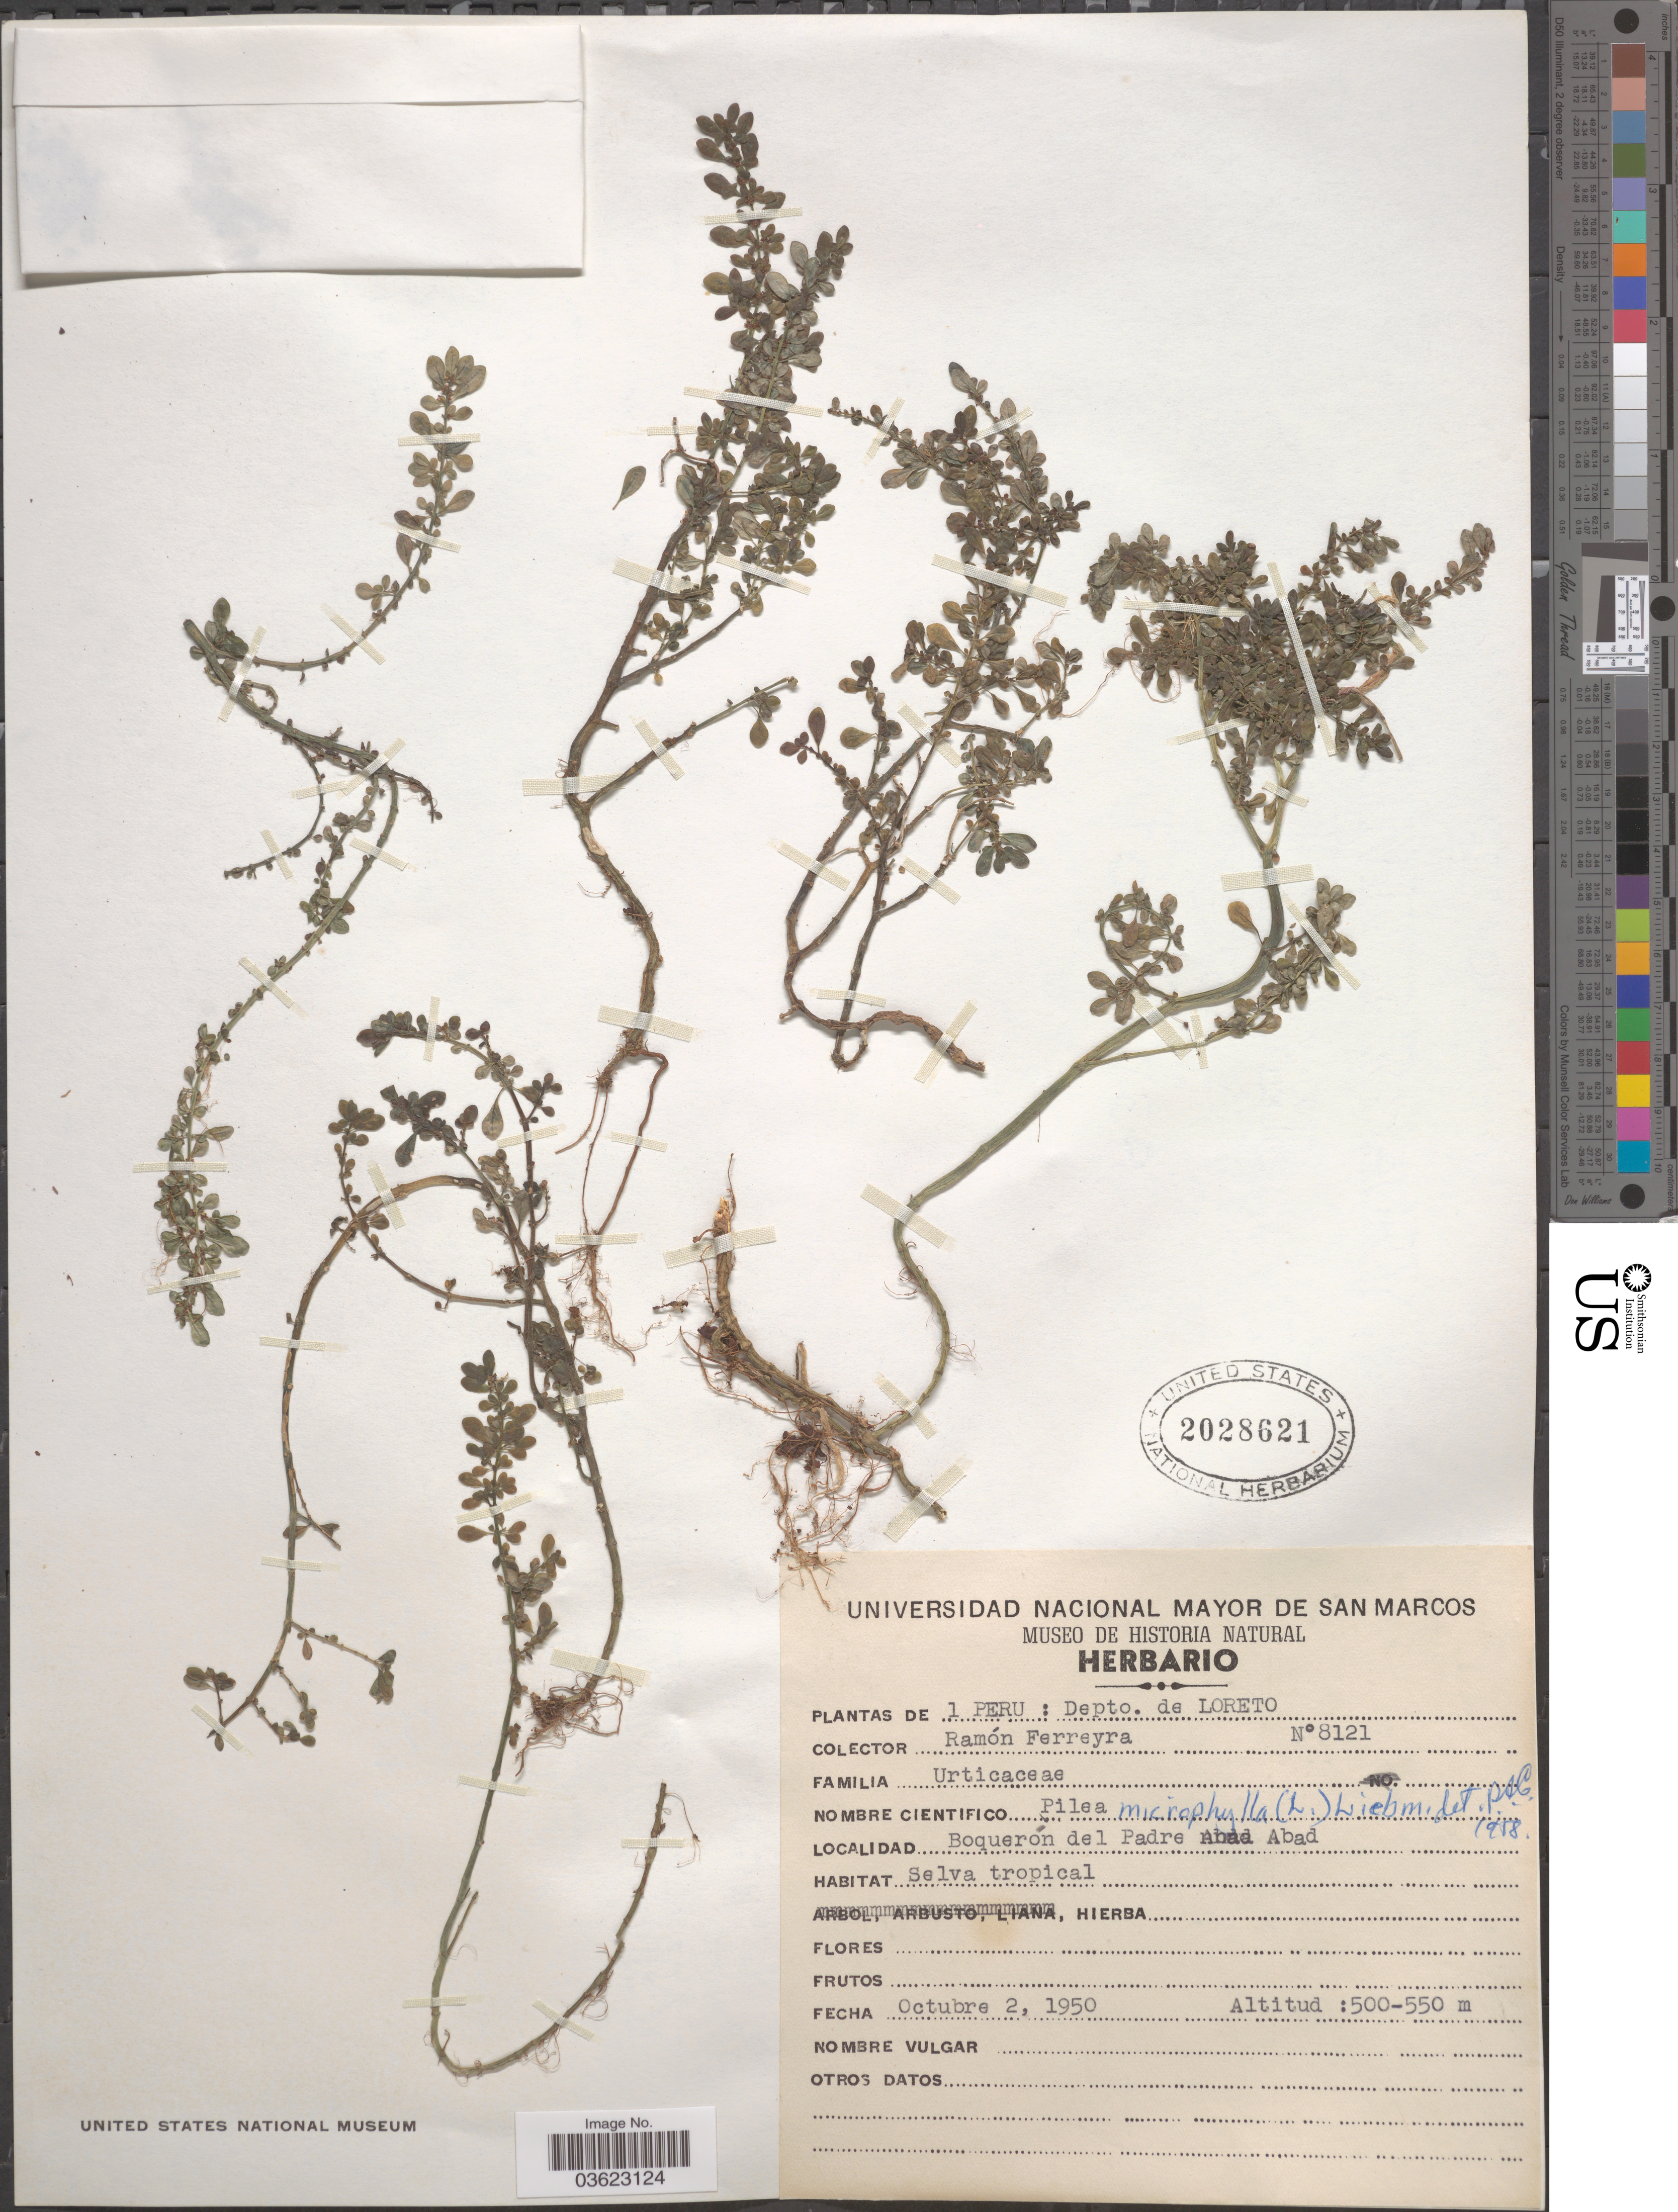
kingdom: Plantae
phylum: Tracheophyta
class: Magnoliopsida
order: Rosales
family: Urticaceae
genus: Pilea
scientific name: Pilea microphylla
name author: (L.) Liebm.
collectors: R. A. Ferreyra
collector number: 8121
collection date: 1950-10-02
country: Peru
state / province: Loreto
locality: Dept. de Loreto. Boquerón del Padre Abad.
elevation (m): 500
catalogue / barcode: US 2028621